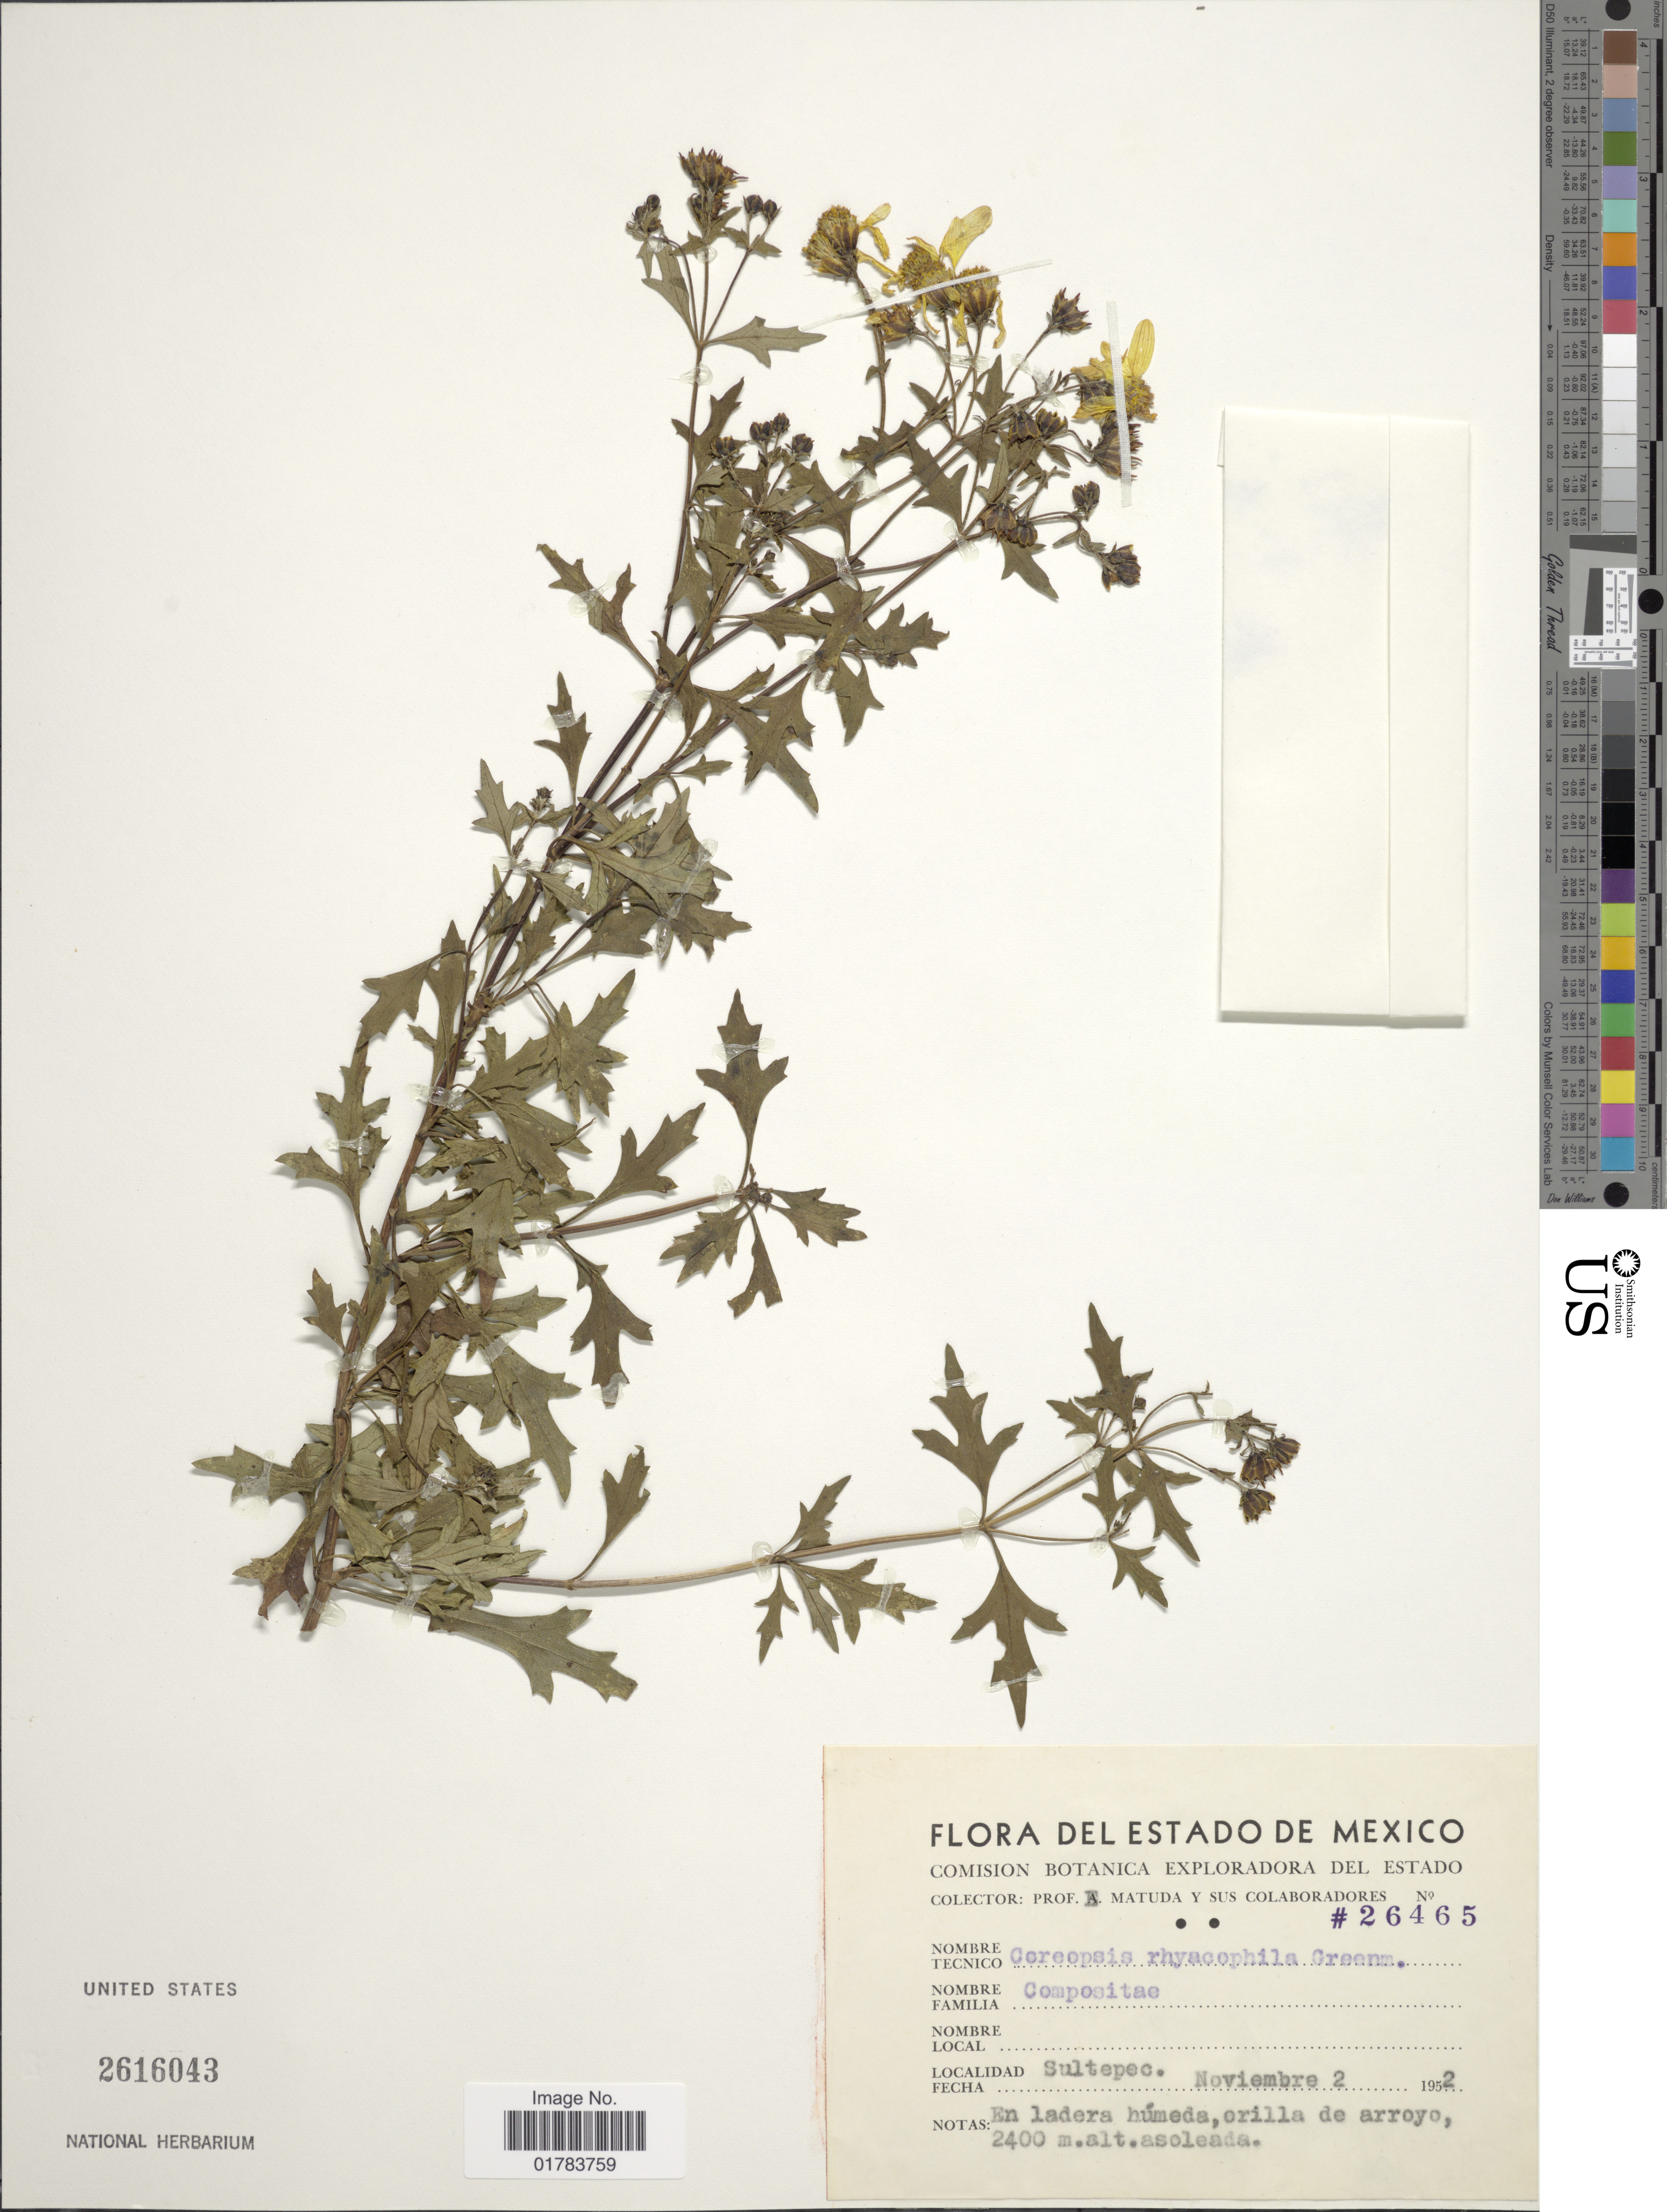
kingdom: Plantae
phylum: Tracheophyta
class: Magnoliopsida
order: Asterales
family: Asteraceae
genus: Coreopsis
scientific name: Coreopsis rhyacophila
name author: Greenm.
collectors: E. Matuda & et al.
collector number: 26465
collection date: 1952-11-02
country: Mexico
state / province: México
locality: Sultepec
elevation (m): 2400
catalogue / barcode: US 2616043